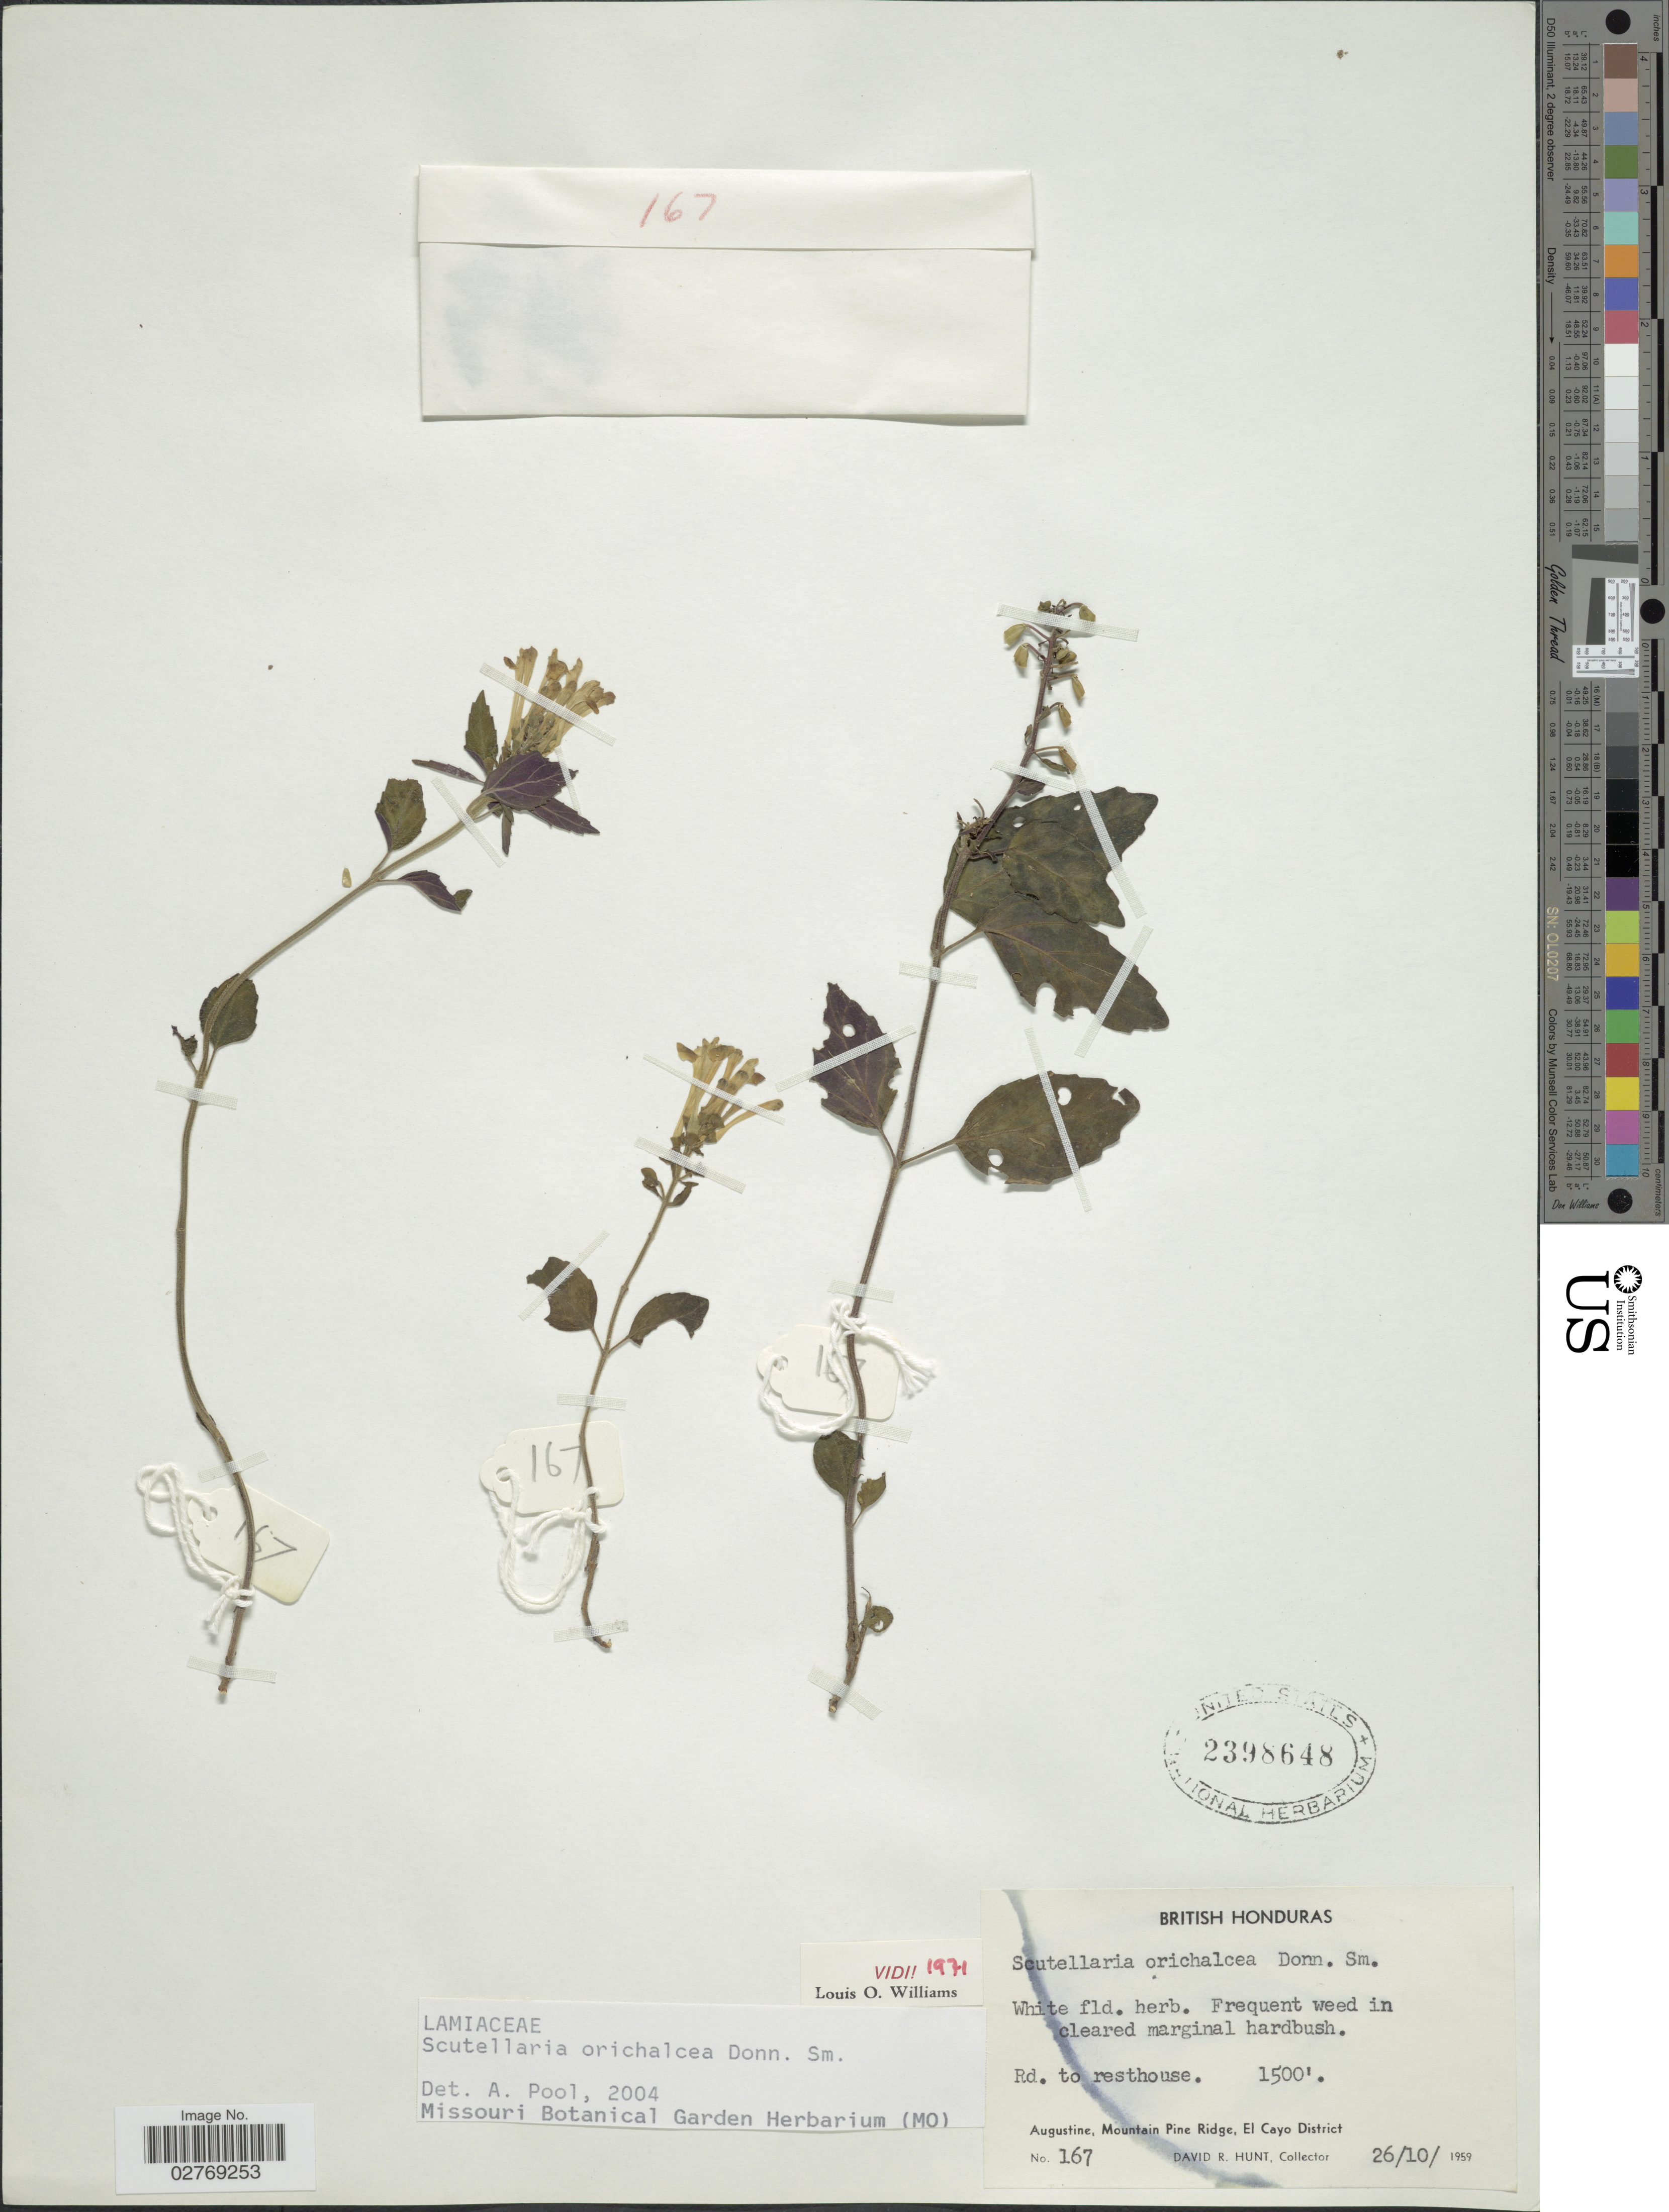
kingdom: Plantae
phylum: Tracheophyta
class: Magnoliopsida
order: Lamiales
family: Lamiaceae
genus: Scutellaria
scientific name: Scutellaria orichalcea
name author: Donn. Sm.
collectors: D. R. Hunt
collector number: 167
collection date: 1859-10-26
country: Belize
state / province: Cayo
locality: British Honduras. Rd. to resthouse. Augustine, Mountain Pine Ridge, El Cayo District.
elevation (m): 457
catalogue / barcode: US 2398648